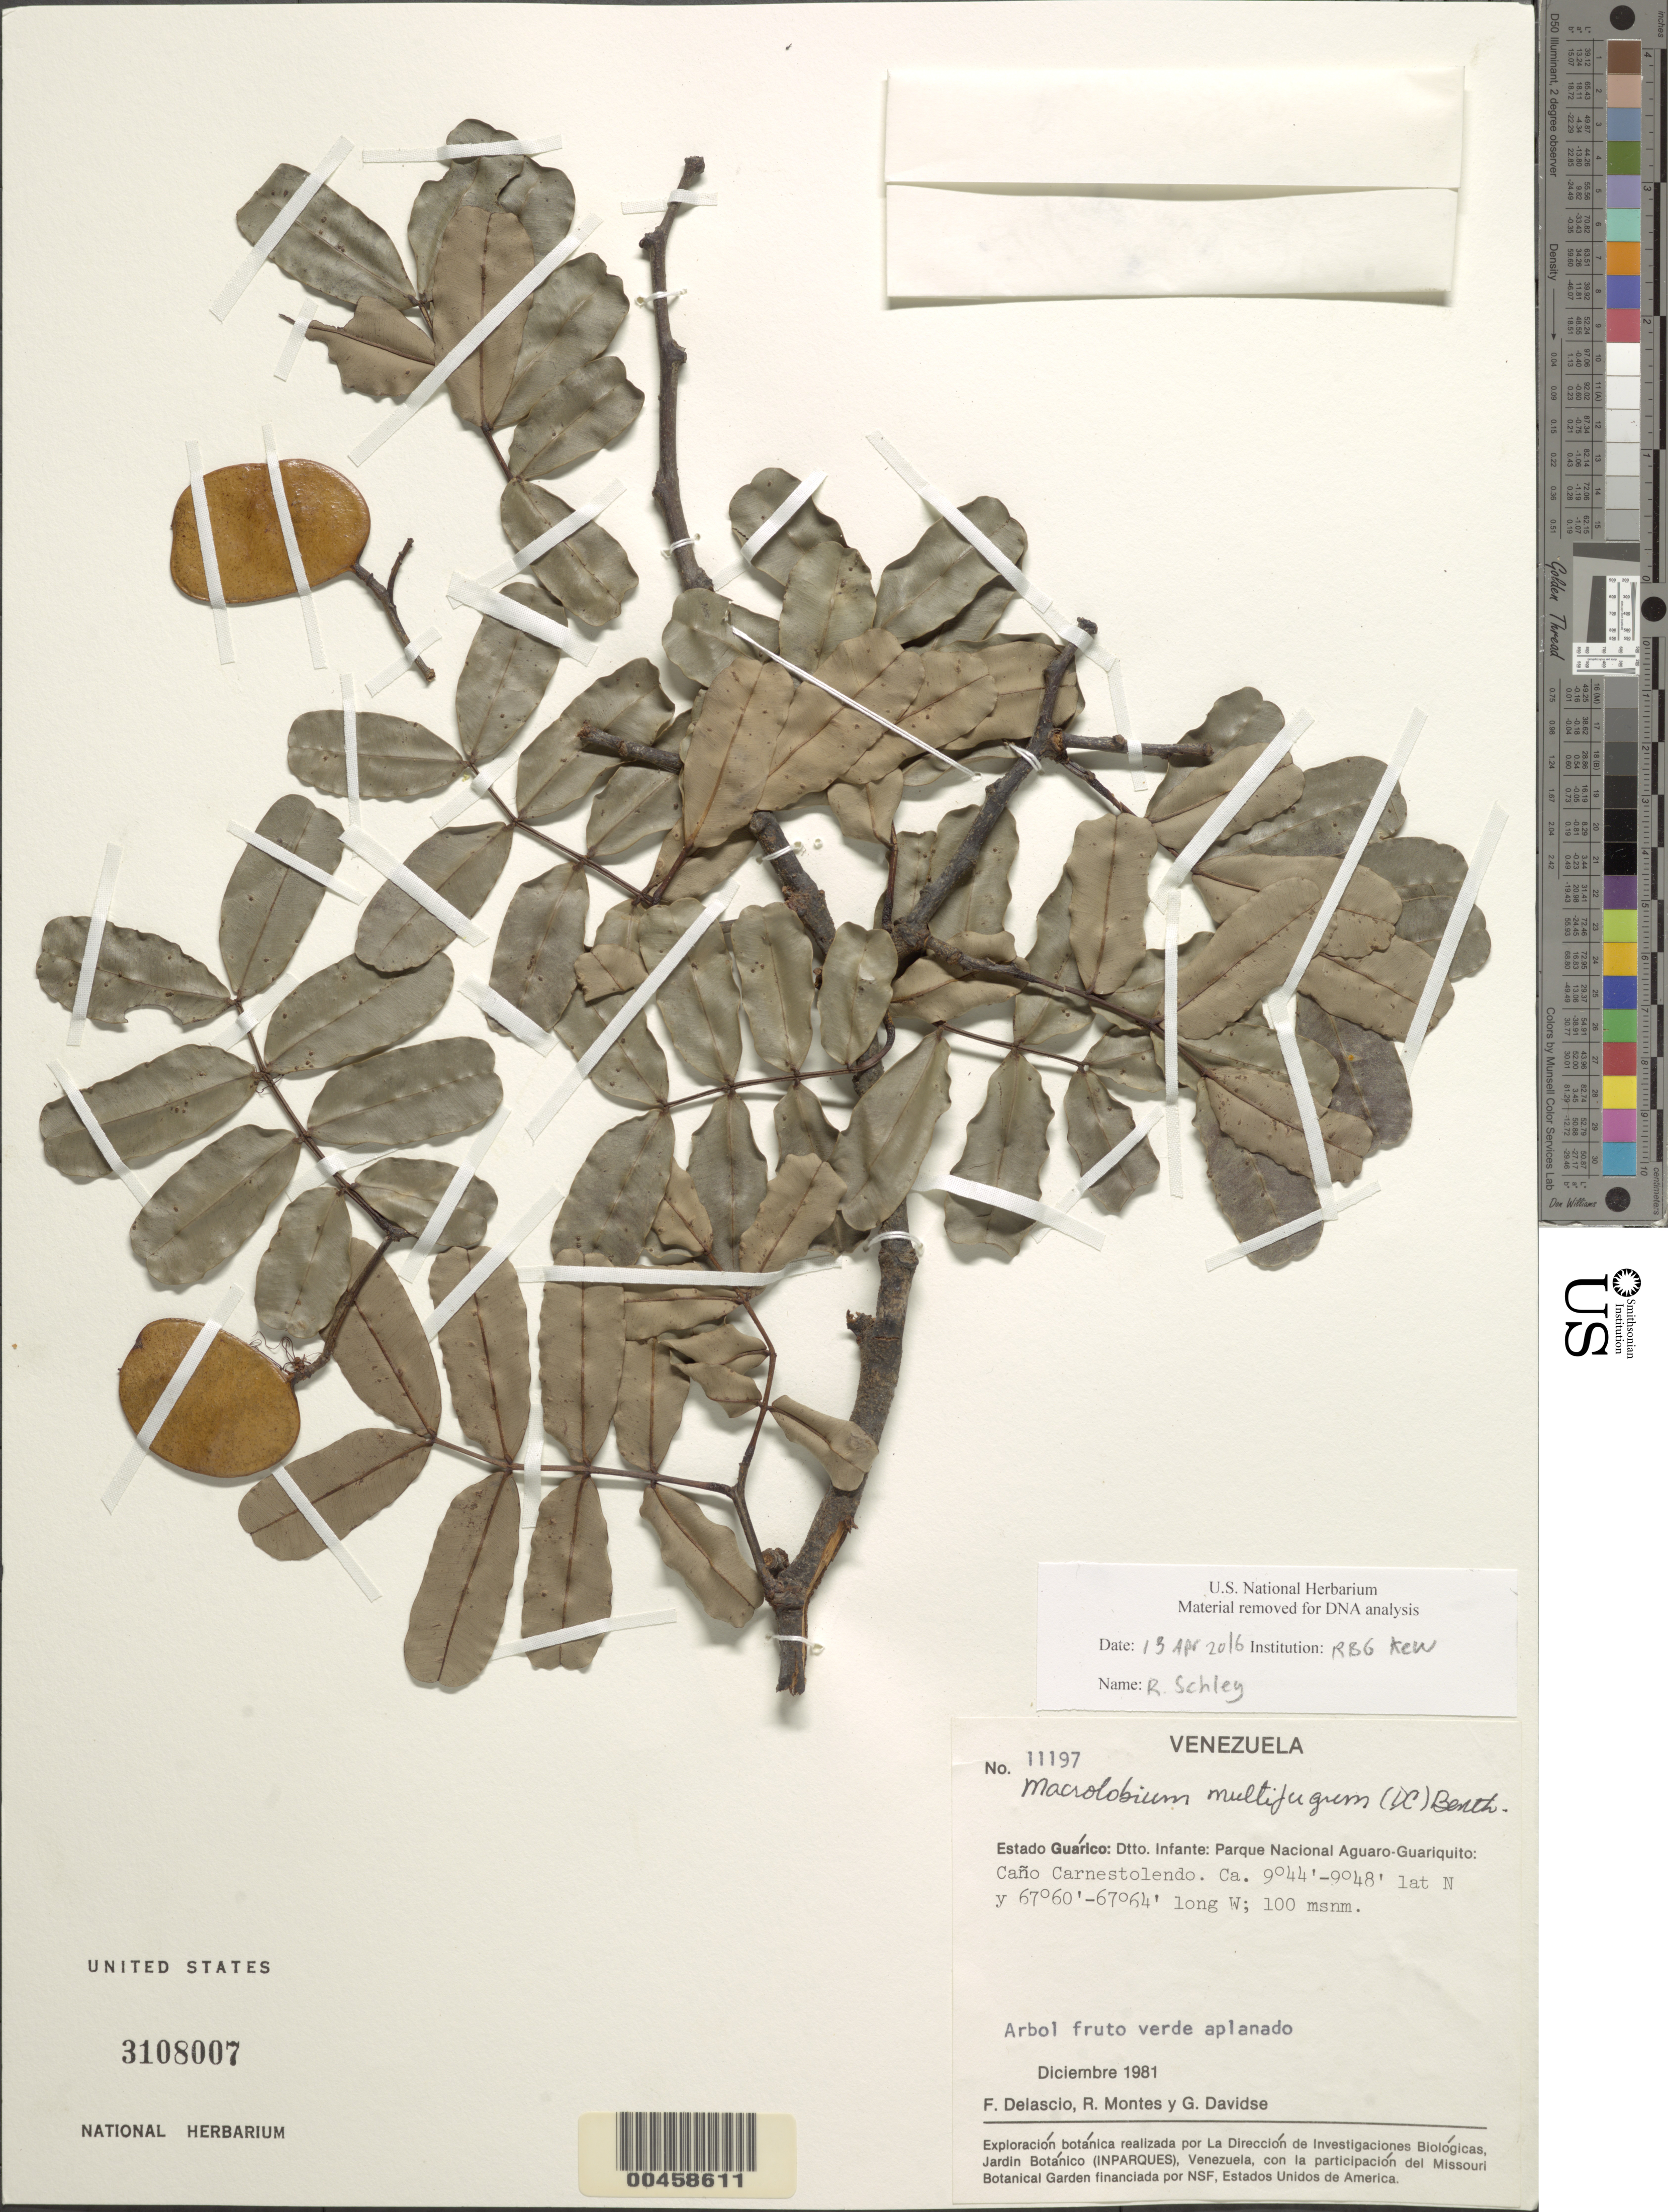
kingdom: Plantae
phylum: Tracheophyta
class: Magnoliopsida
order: Fabales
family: Fabaceae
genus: Macrolobium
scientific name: Macrolobium multijugum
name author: (DC.) Benth.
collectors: F. Delascio C., R. Montes & G. Davidse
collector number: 11197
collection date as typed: Dec 1981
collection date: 1981-12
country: Venezuela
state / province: Guárico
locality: Cano carnestolendo; parque nacional aguaro - guariquito; dtto infante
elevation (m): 100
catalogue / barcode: US 3108007